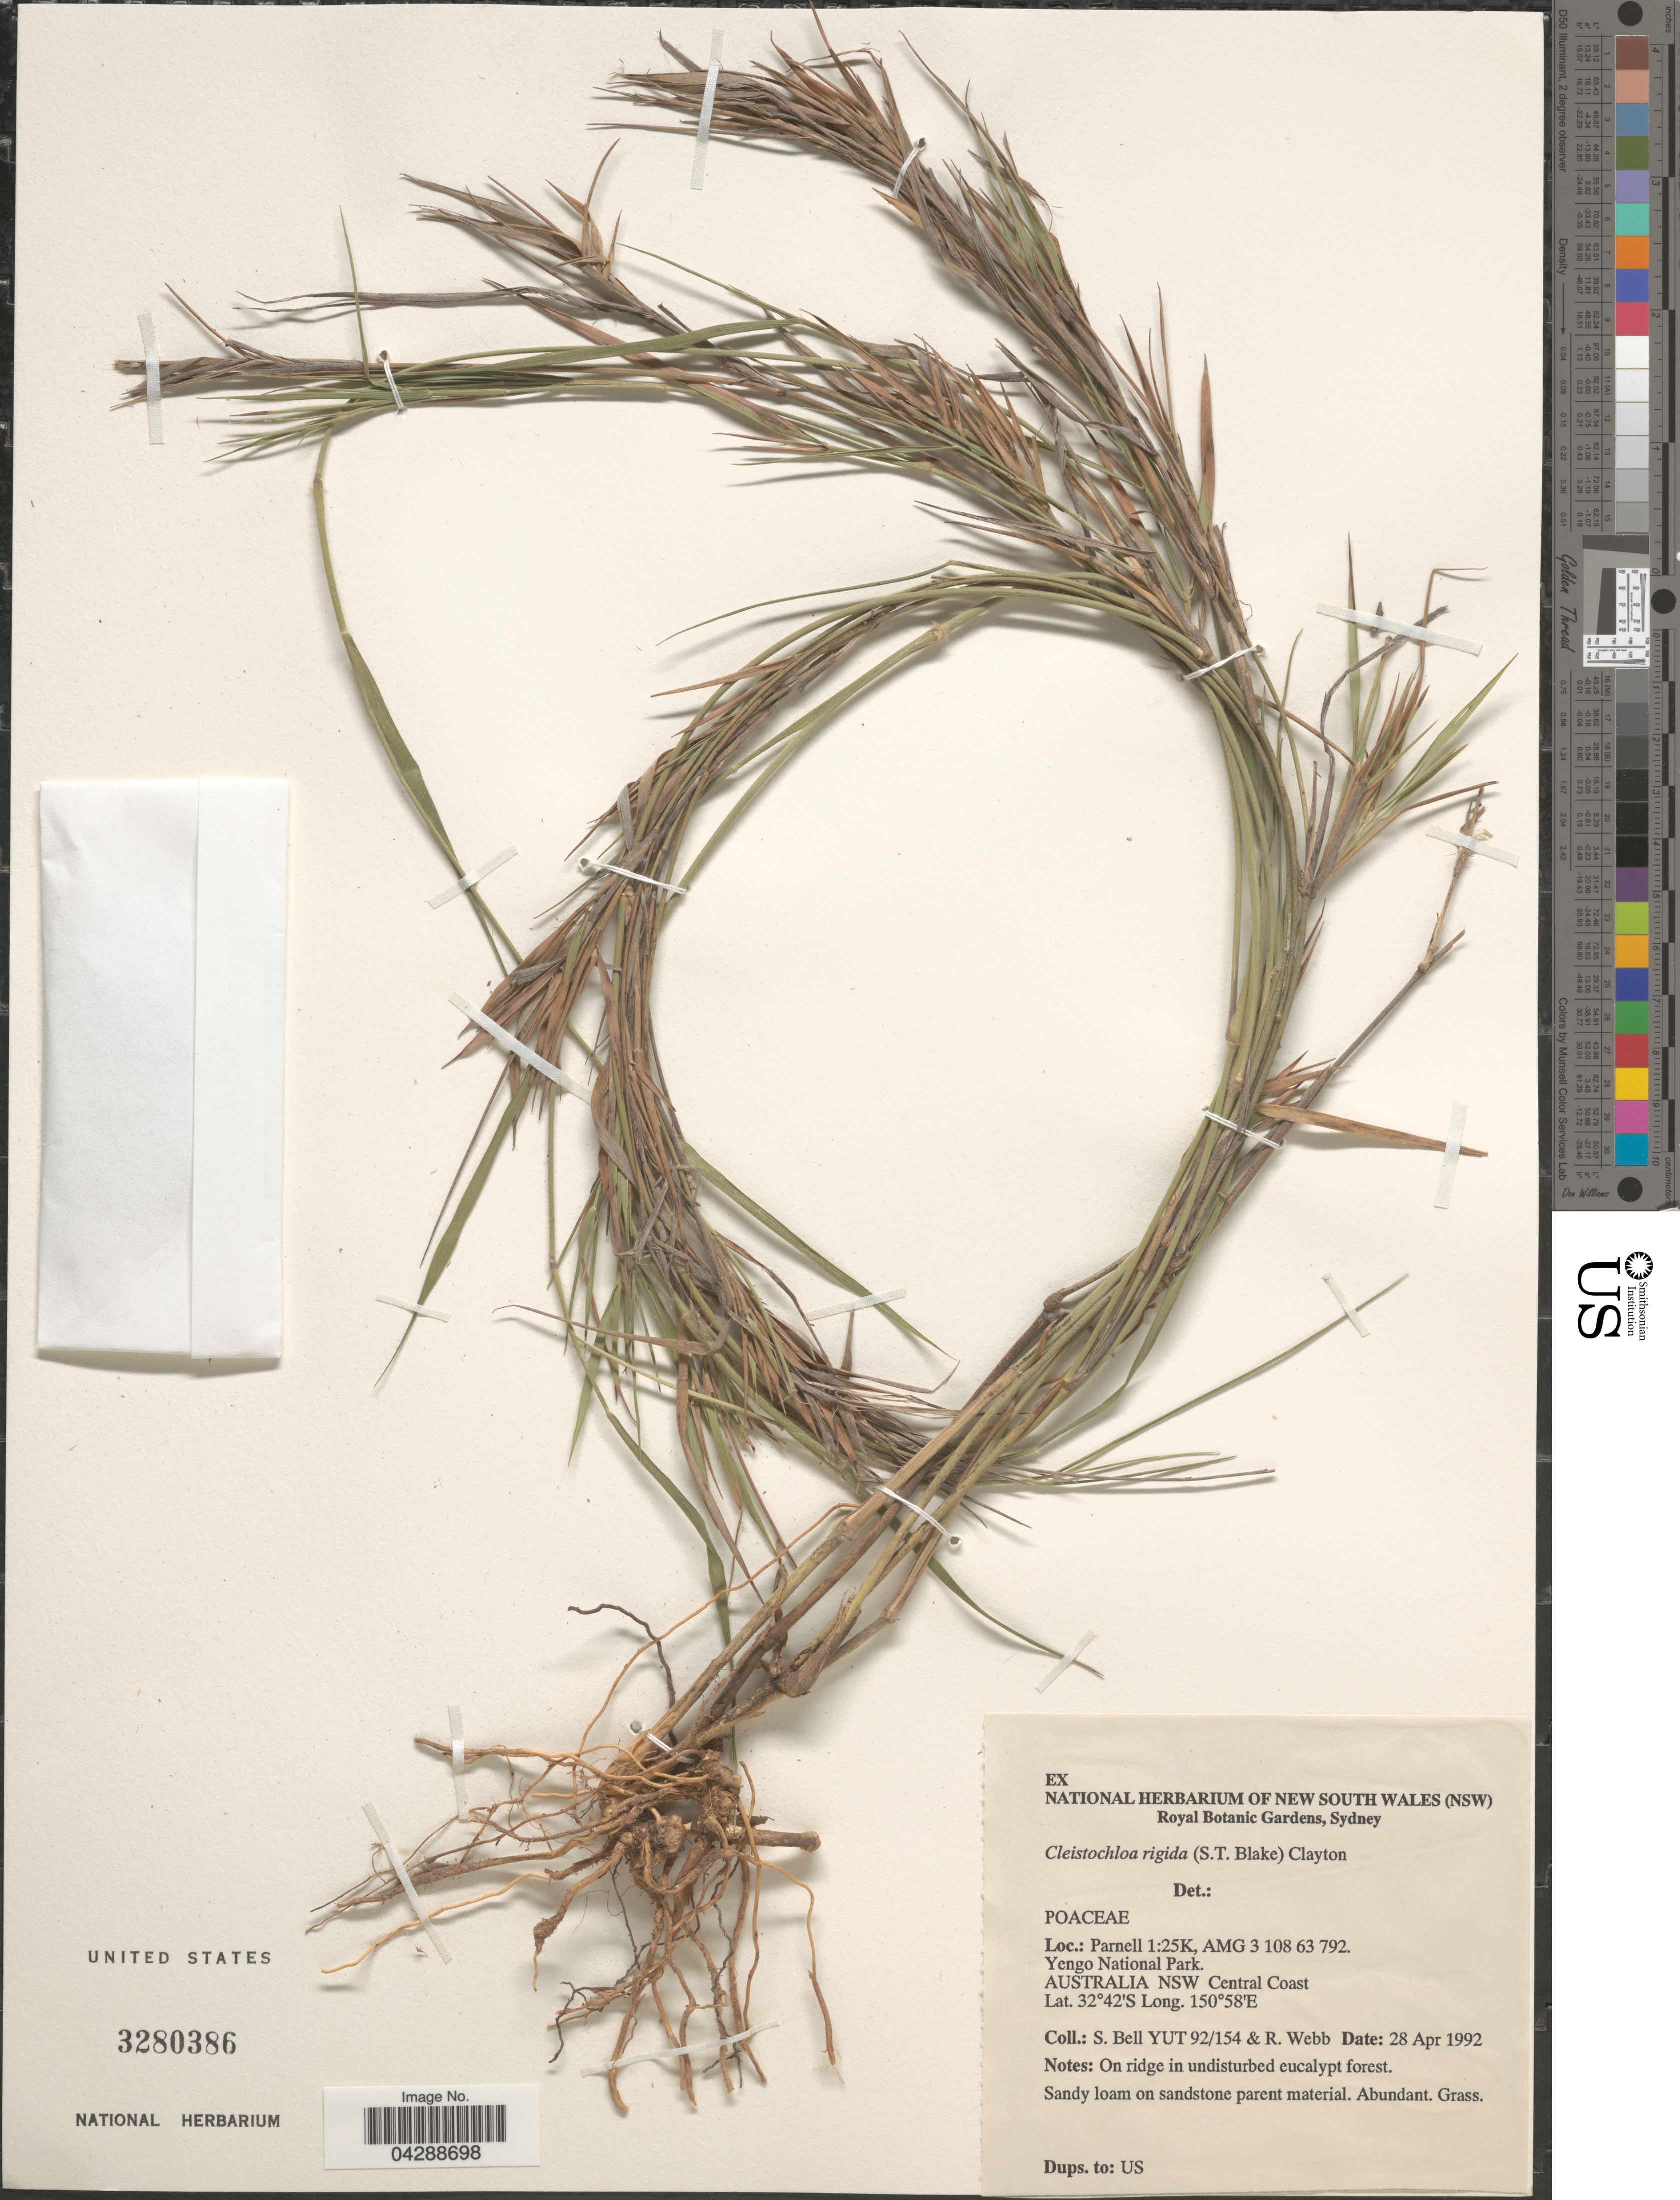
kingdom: Plantae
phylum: Tracheophyta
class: Liliopsida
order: Poales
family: Poaceae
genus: Cleistochloa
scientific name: Cleistochloa rigida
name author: (S.T. Blake) R.D. Webster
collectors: S. Bell & R. H. Webb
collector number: YUT92/154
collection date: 1992-04-28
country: Australia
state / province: New South Wales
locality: Parnell 1:25K, AMG 3 108 63 792. Yengo National Park. Central Coast.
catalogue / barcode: US 3280386